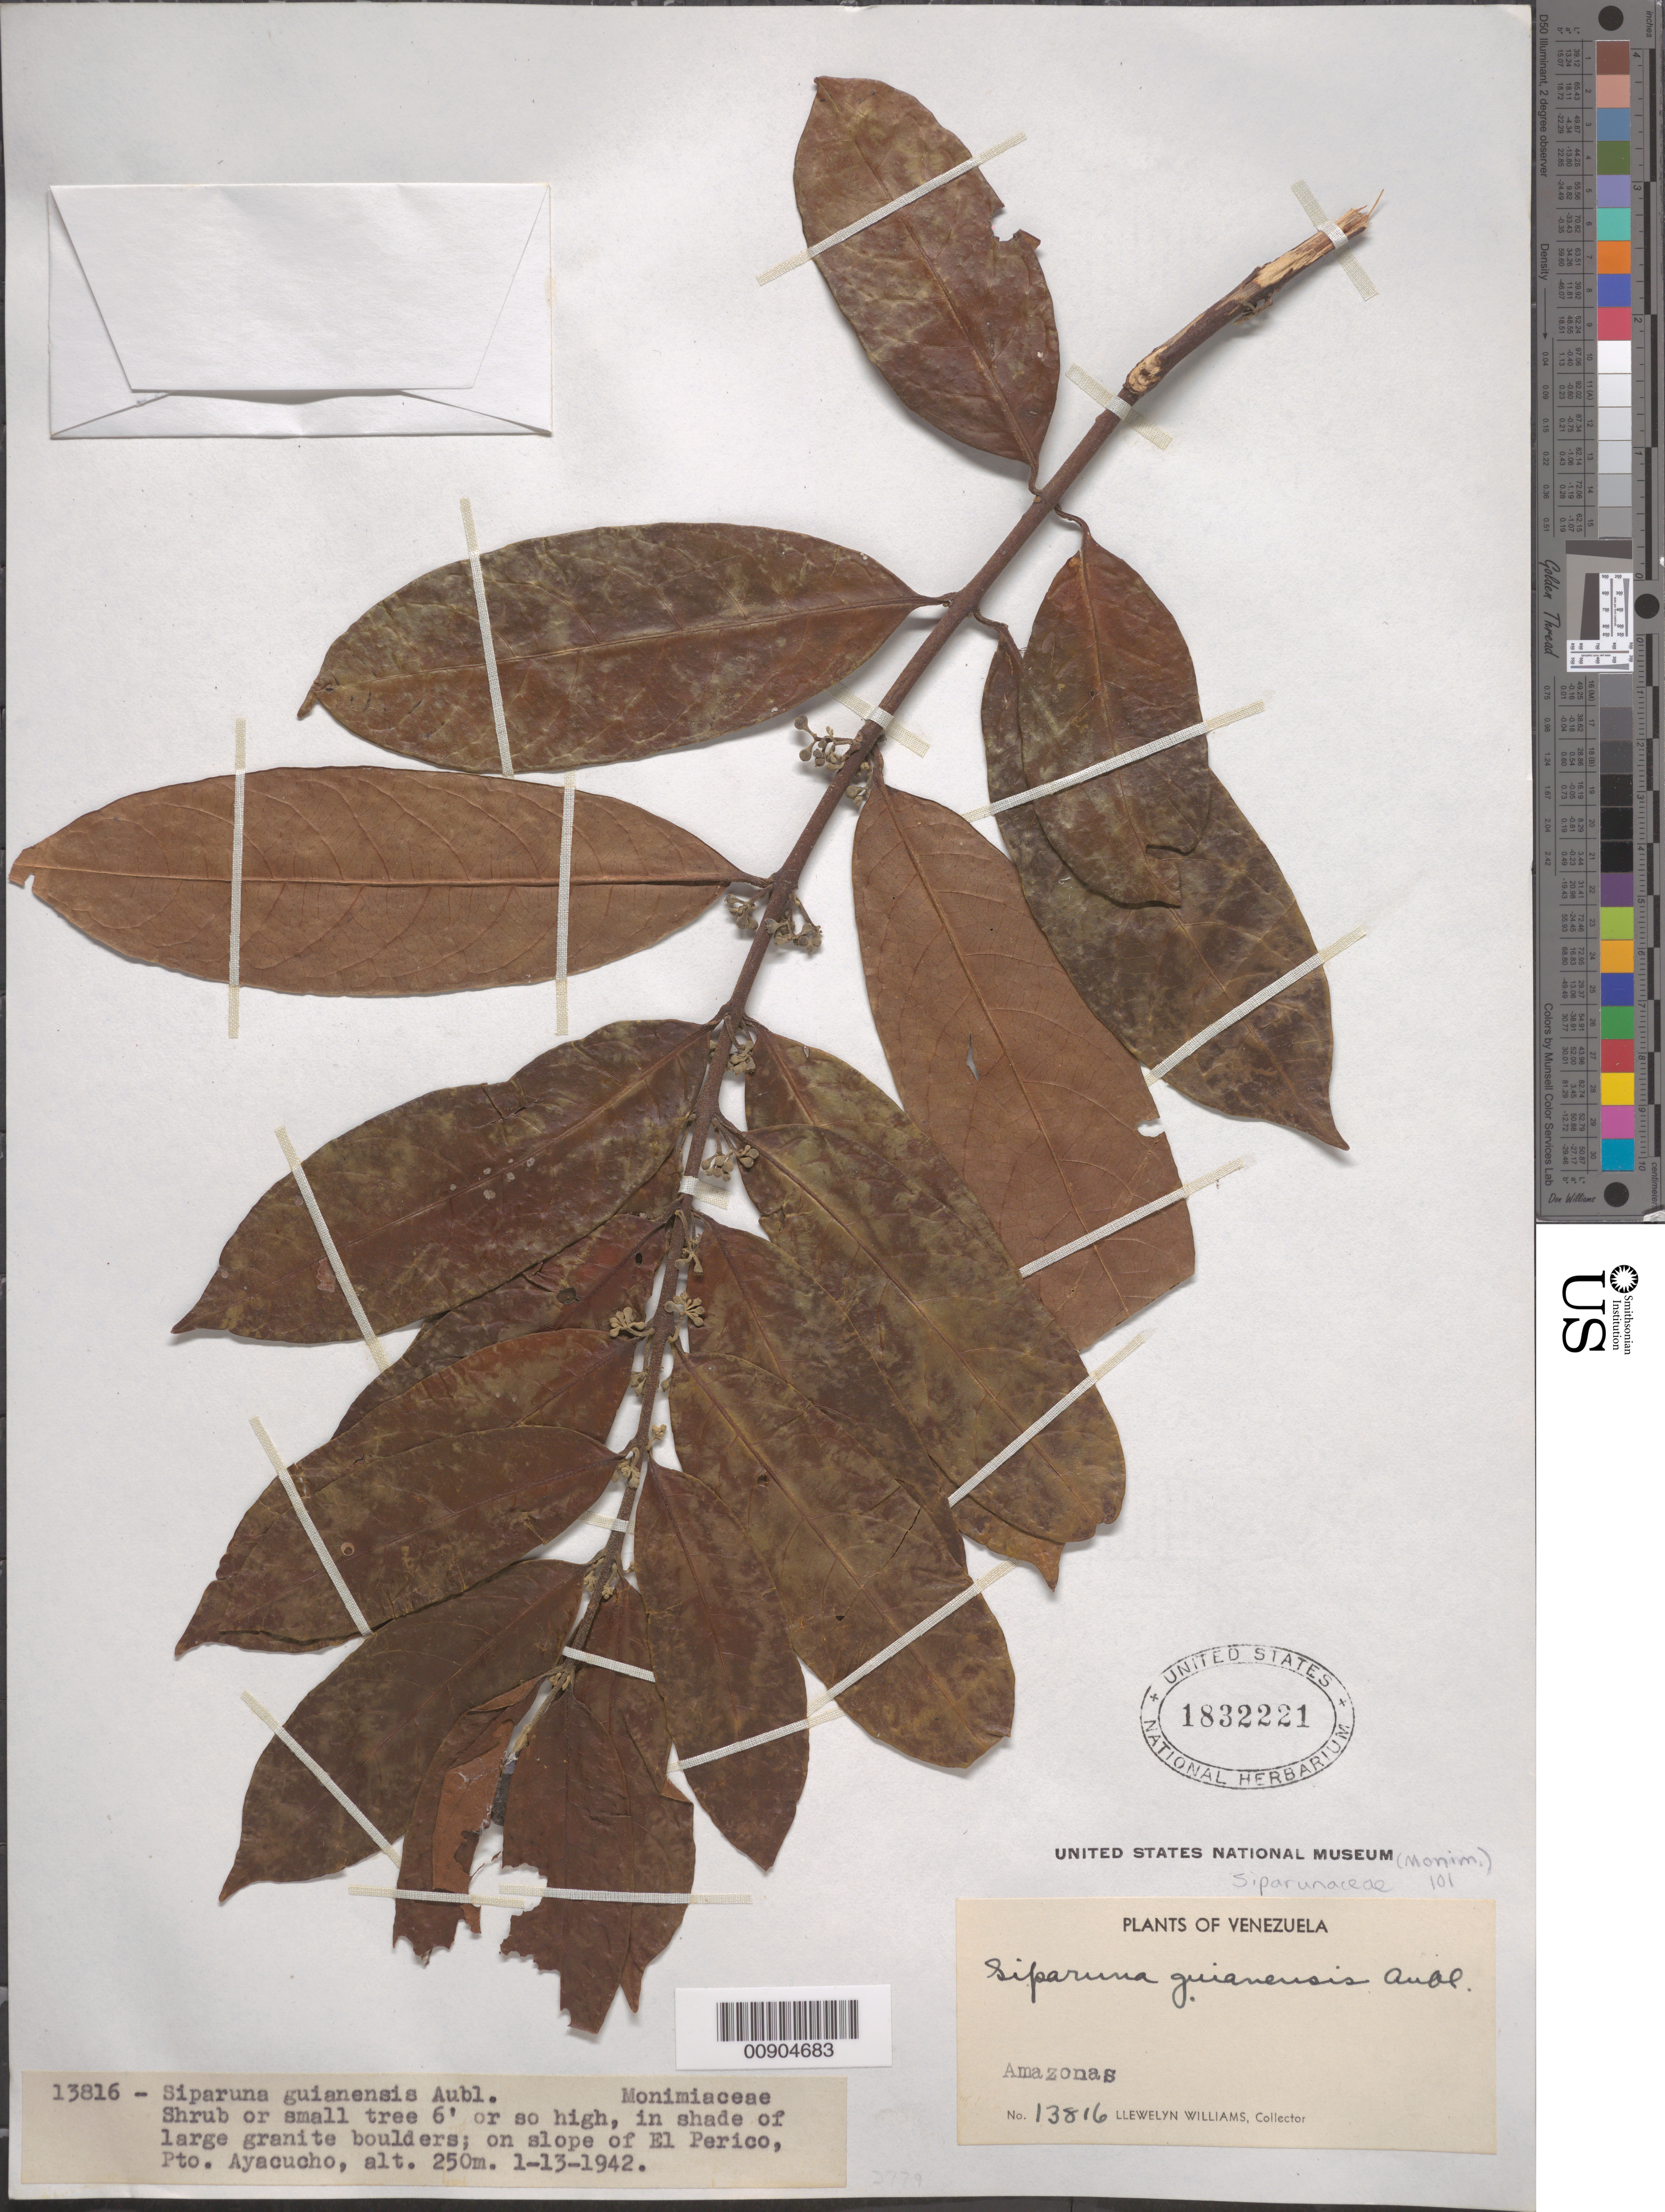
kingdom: Plantae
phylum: Tracheophyta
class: Magnoliopsida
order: Laurales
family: Siparunaceae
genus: Siparuna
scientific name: Siparuna guianensis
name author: Aubl.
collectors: Ll. Williams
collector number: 13816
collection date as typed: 13-Jan-42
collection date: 1942-01-13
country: Venezuela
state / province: Amazonas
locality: Puerto Ayacucho, El Perico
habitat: Shade of large granite boulders, on slope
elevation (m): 250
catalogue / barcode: US 1832221